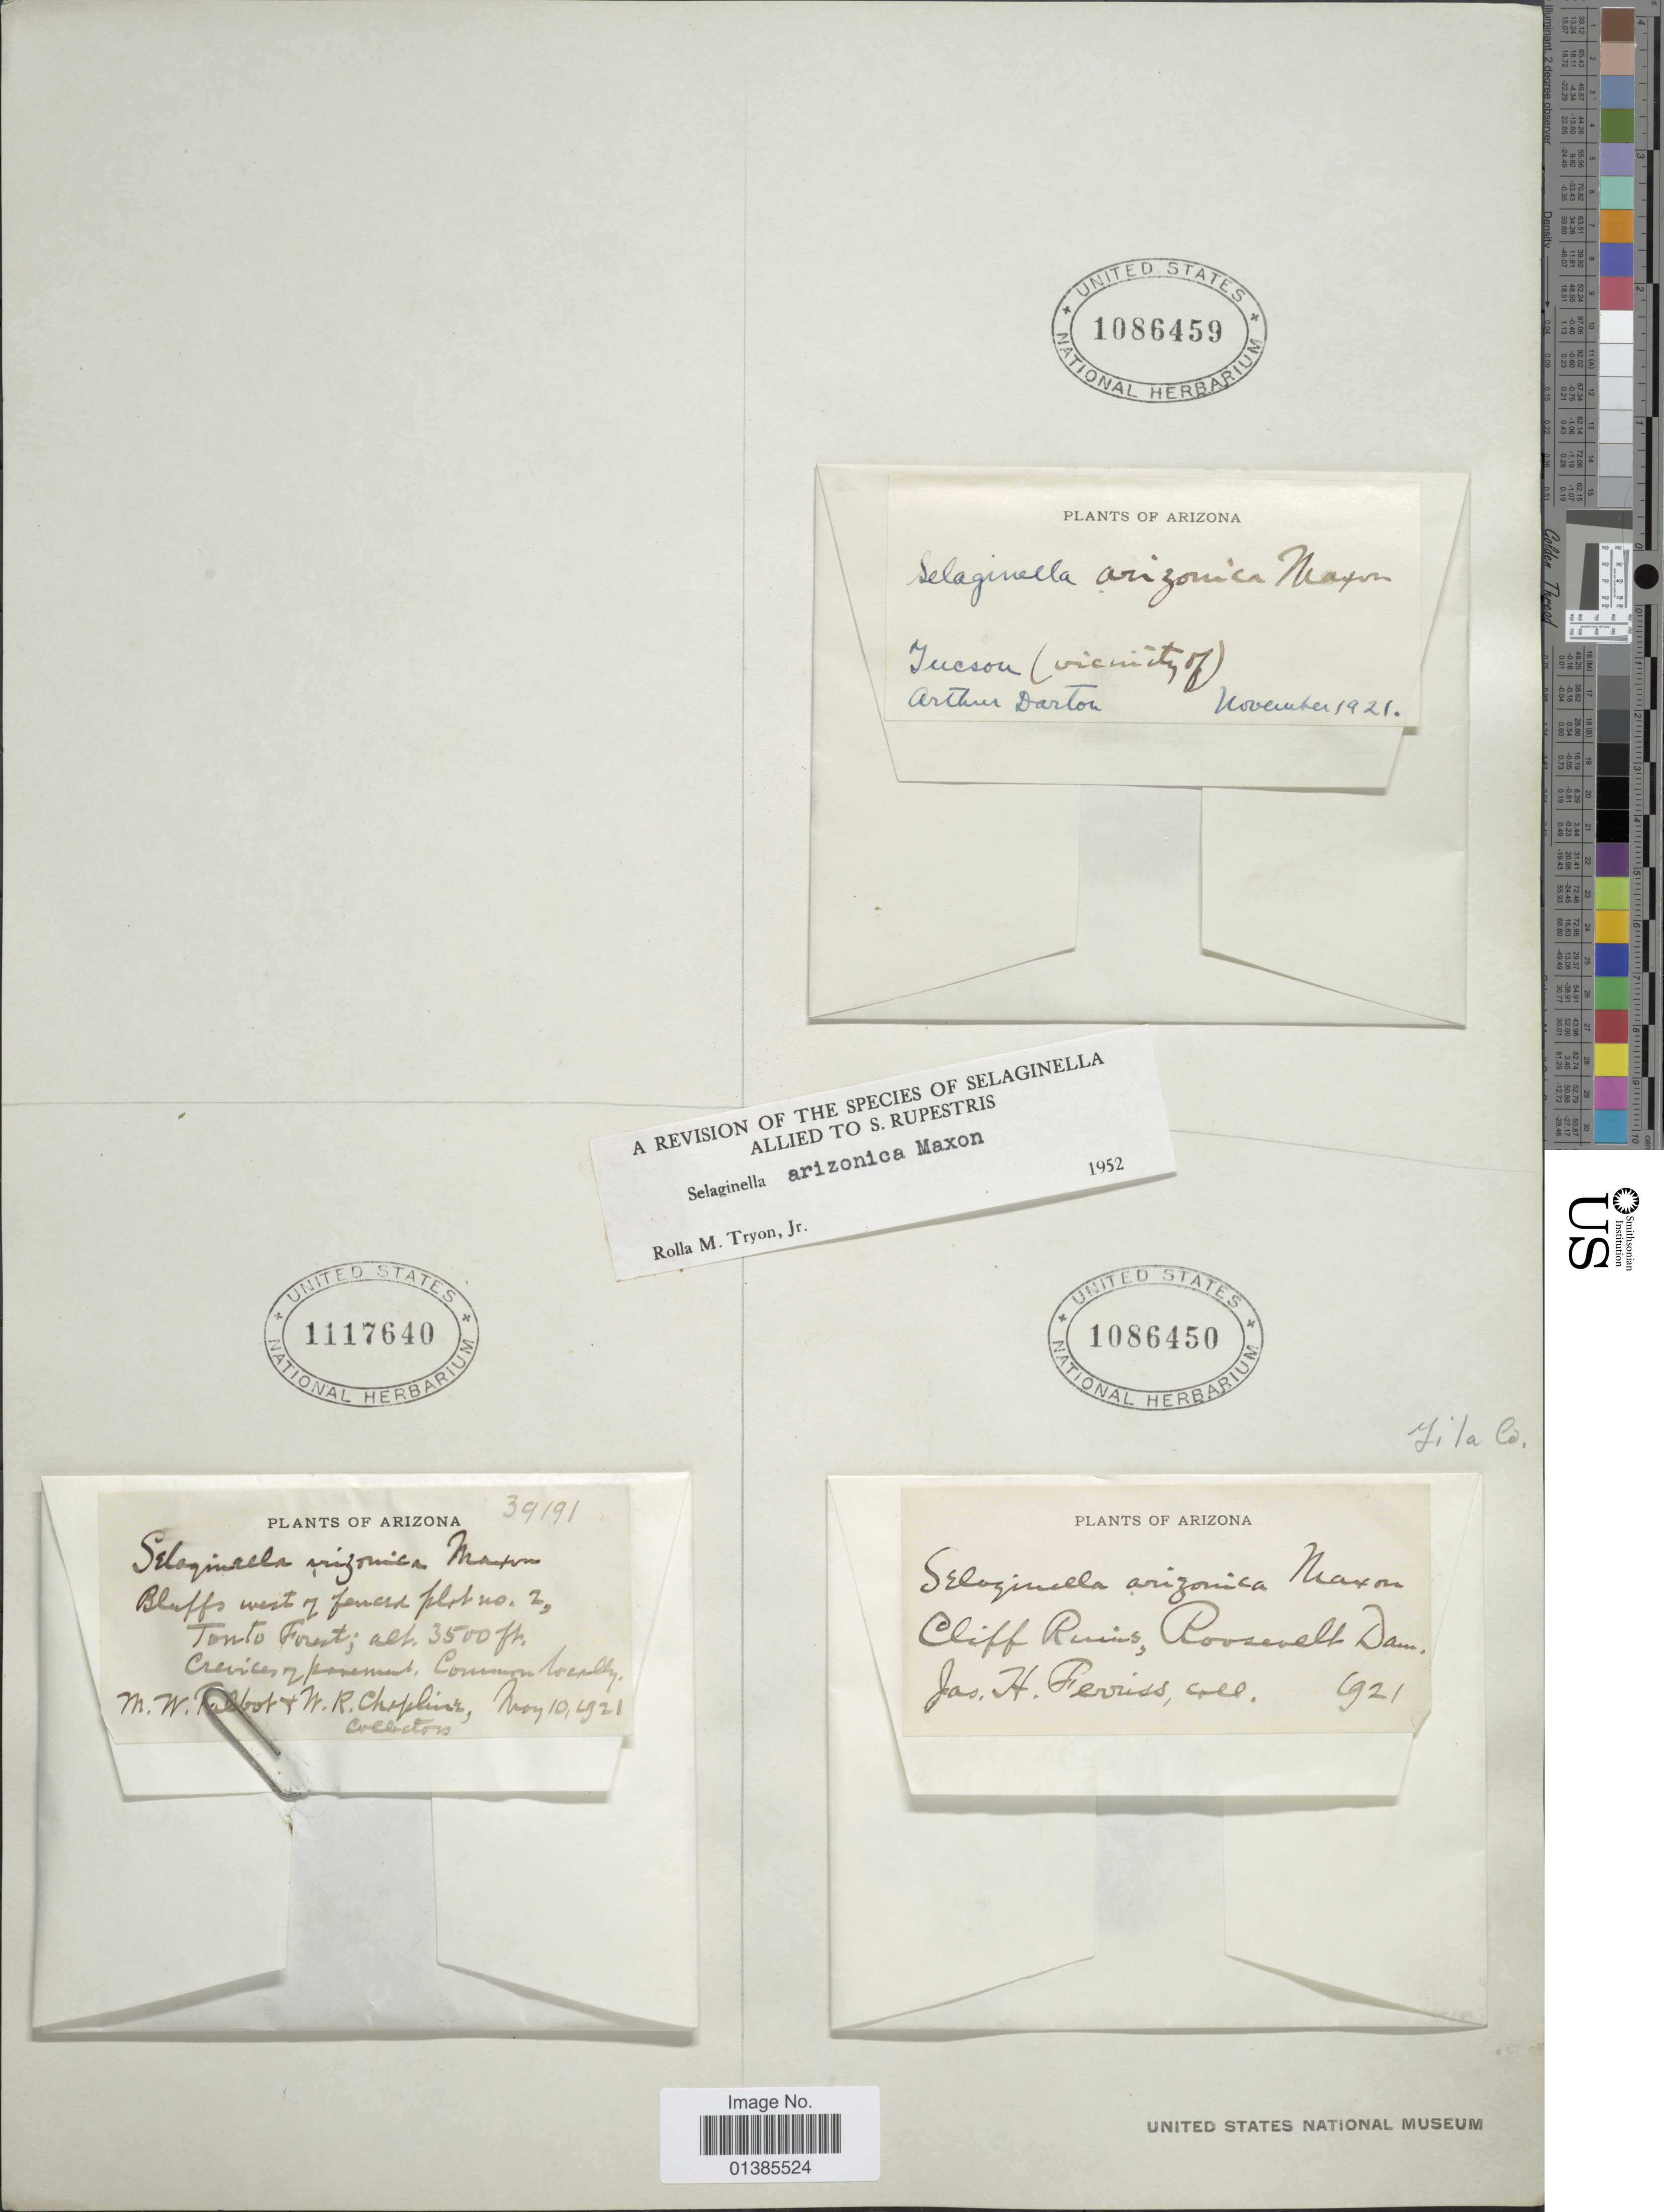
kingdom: Plantae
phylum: Tracheophyta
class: Lycopodiopsida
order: Selaginellales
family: Selaginellaceae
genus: Selaginella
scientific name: Selaginella arizonica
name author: Maxon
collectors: A. Darton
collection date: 1921-11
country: United States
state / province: Arizona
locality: Tucson (vicinity of).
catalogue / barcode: US 1086459-2